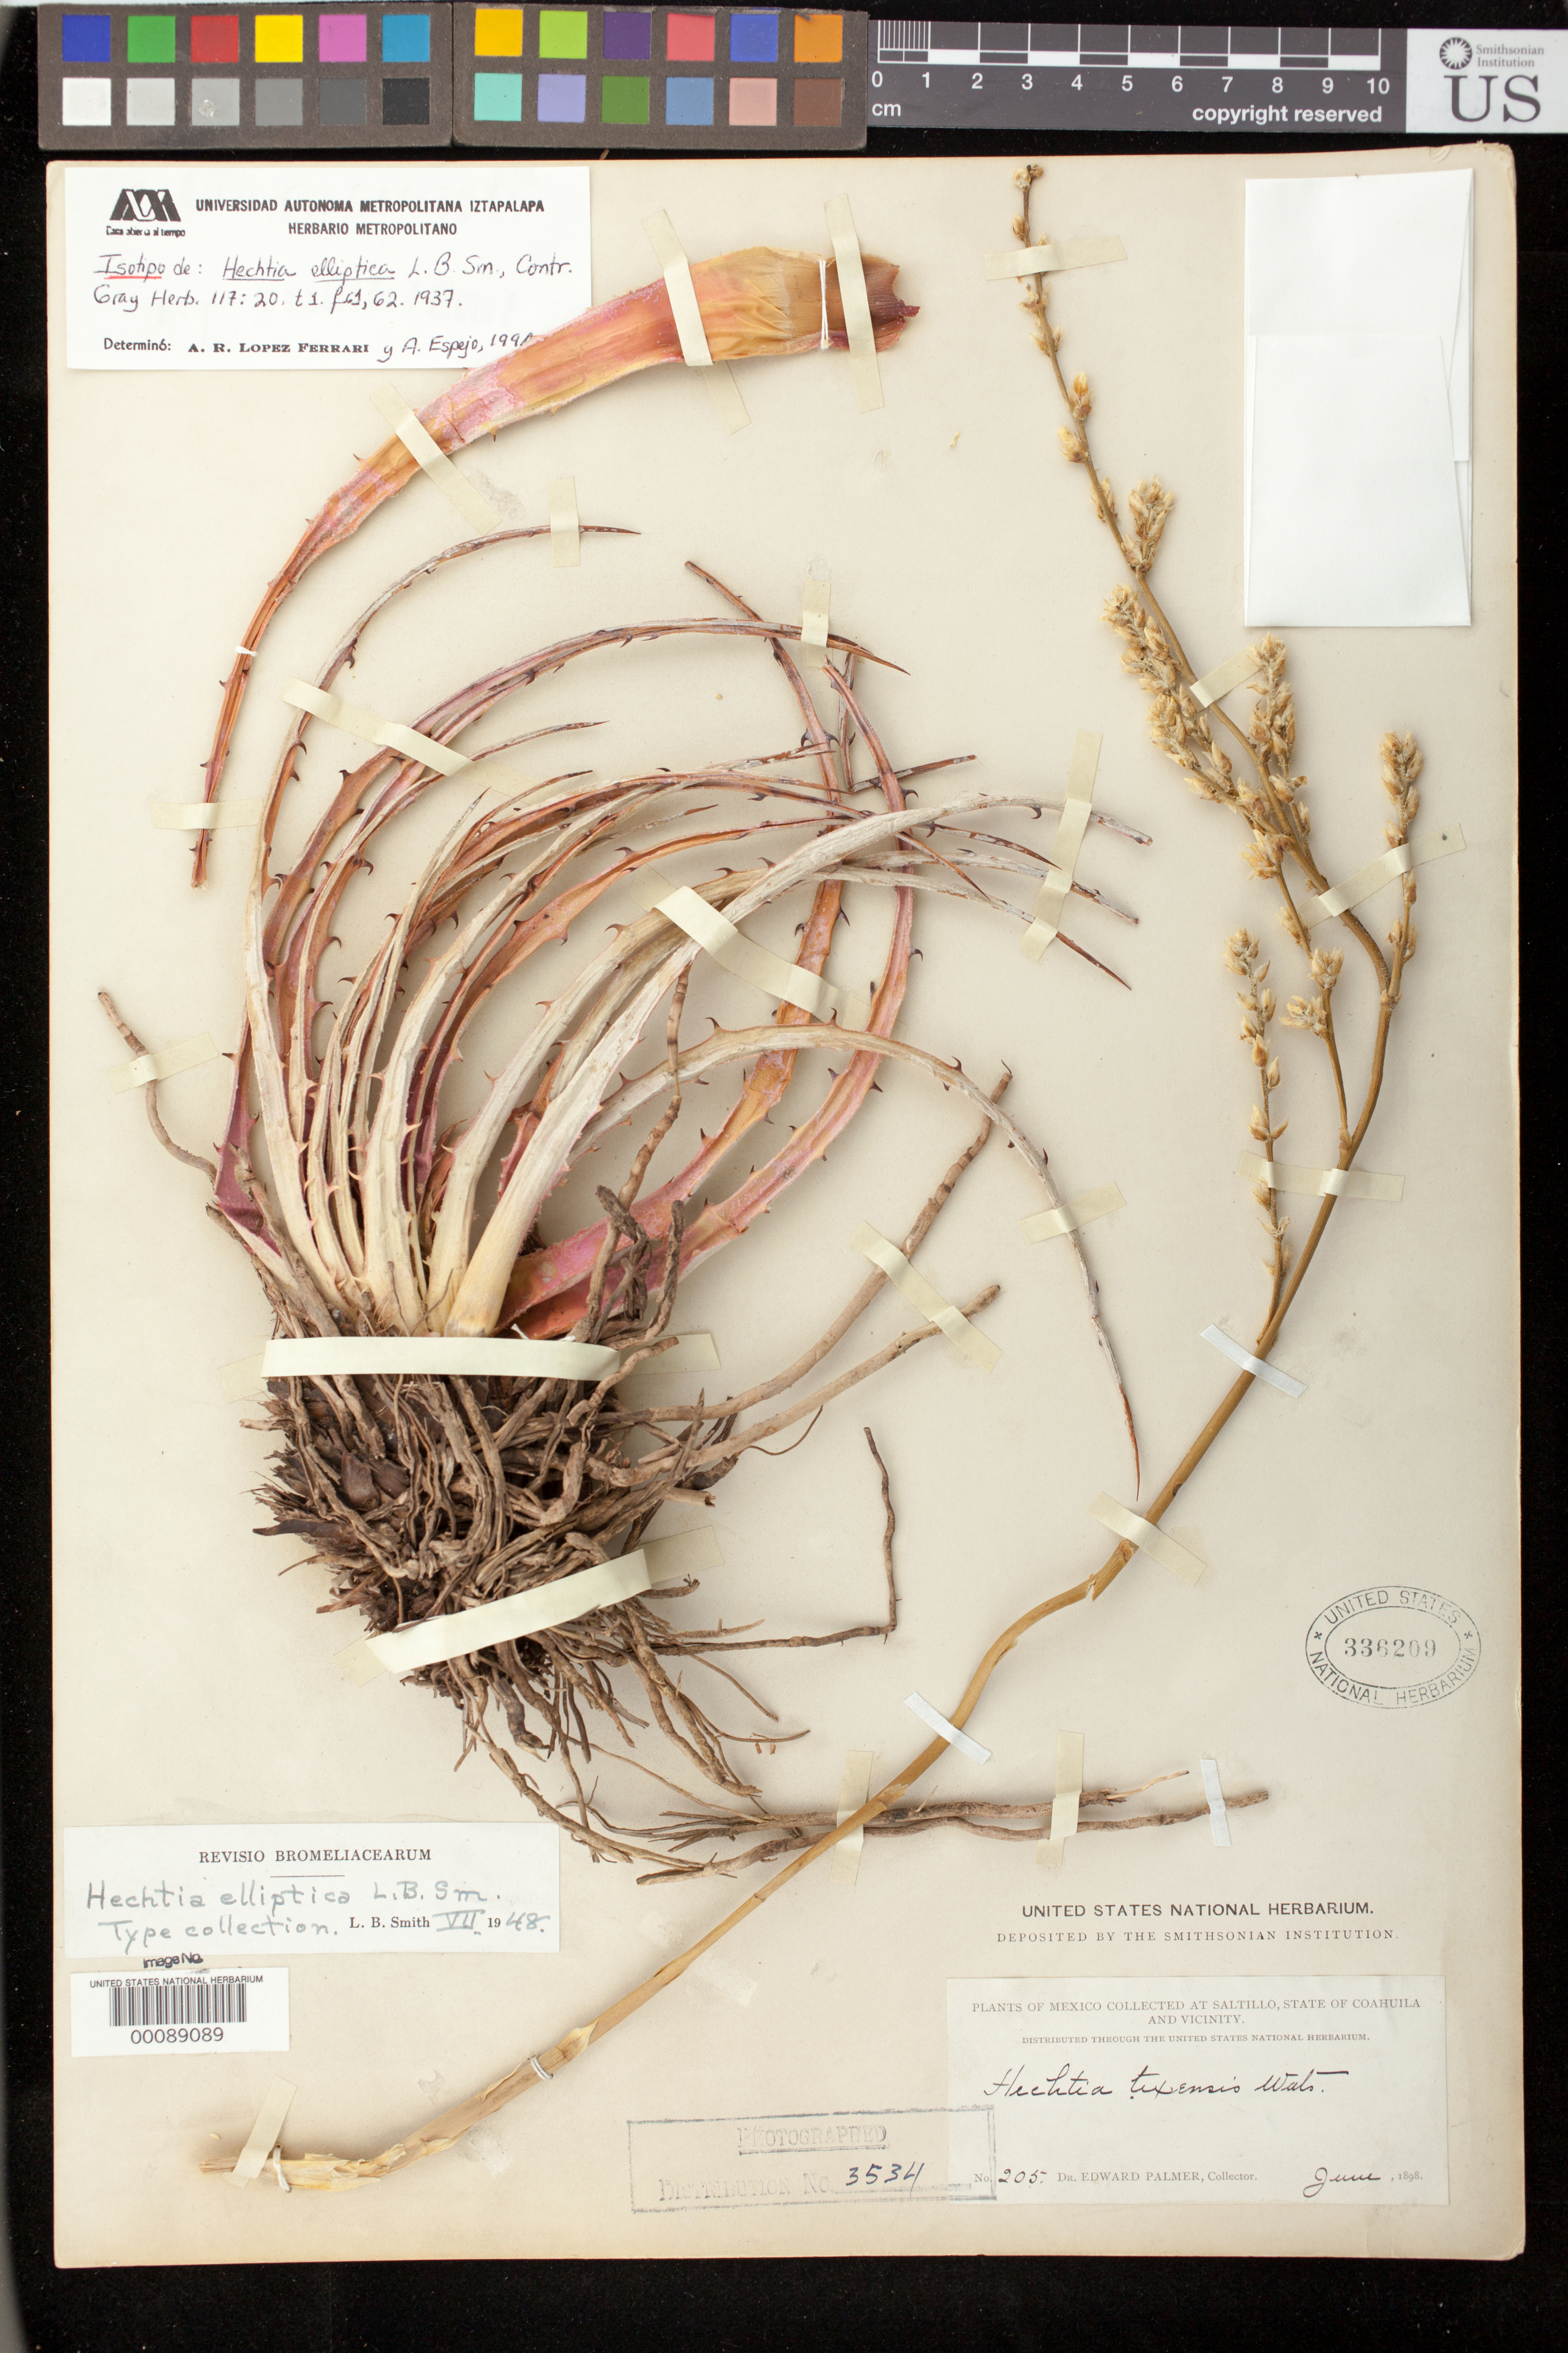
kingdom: Plantae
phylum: Tracheophyta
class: Liliopsida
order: Poales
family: Bromeliaceae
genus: Hechtia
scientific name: Hechtia elliptica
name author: L.B. Sm.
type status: Isotype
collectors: E. Palmer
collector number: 205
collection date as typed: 1898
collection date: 1898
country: Mexico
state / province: Coahuila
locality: Saltillo.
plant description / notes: A bagged "fruit" specimen labeled as Palmer 205, but collection of 1896 from Coahuila and labeled as Psilactis asteroides A. Gray, appears to be a mis-labeled duplicate of this collection.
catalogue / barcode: US 336209